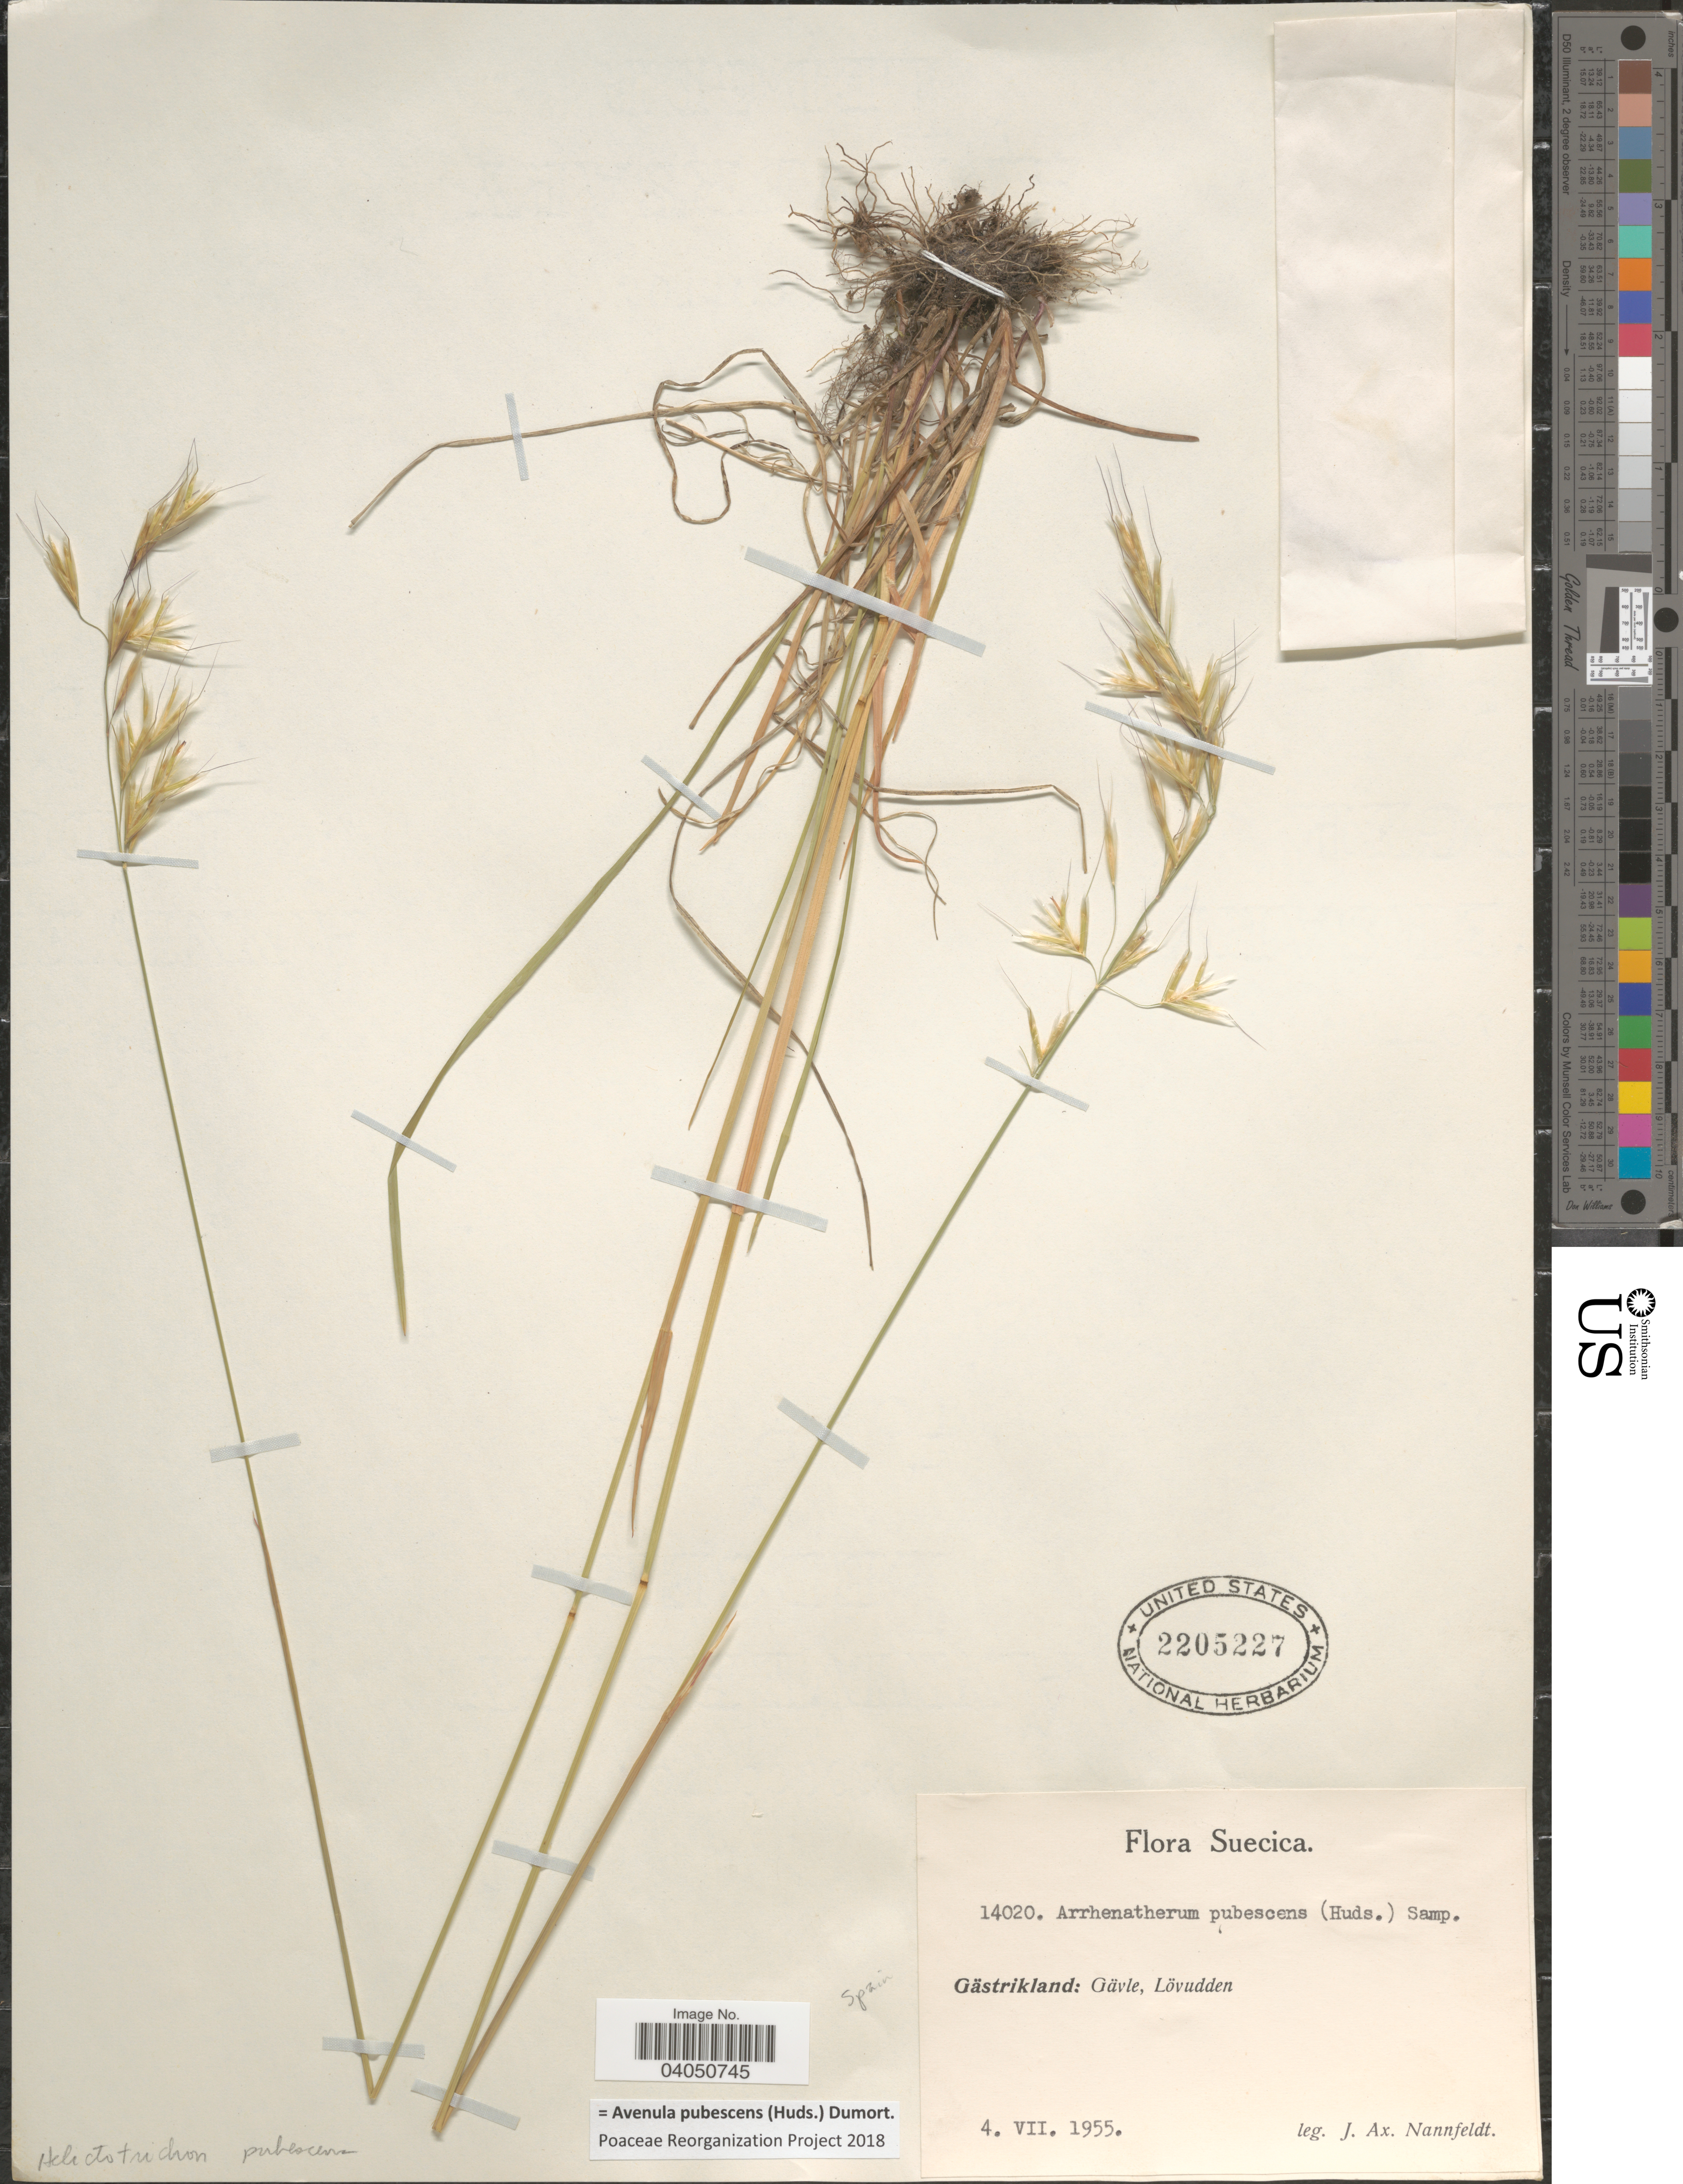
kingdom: Plantae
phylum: Tracheophyta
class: Liliopsida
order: Poales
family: Poaceae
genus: Avenula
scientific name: Avenula pubescens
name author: (Huds.) Dumort.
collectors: J. Nannfeldt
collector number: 14020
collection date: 1955-07-04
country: Sweden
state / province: Gavleborg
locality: Suecica. Gästrikland: Gävle, Lövudden. Spain. [unsure placement]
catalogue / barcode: US 2205227